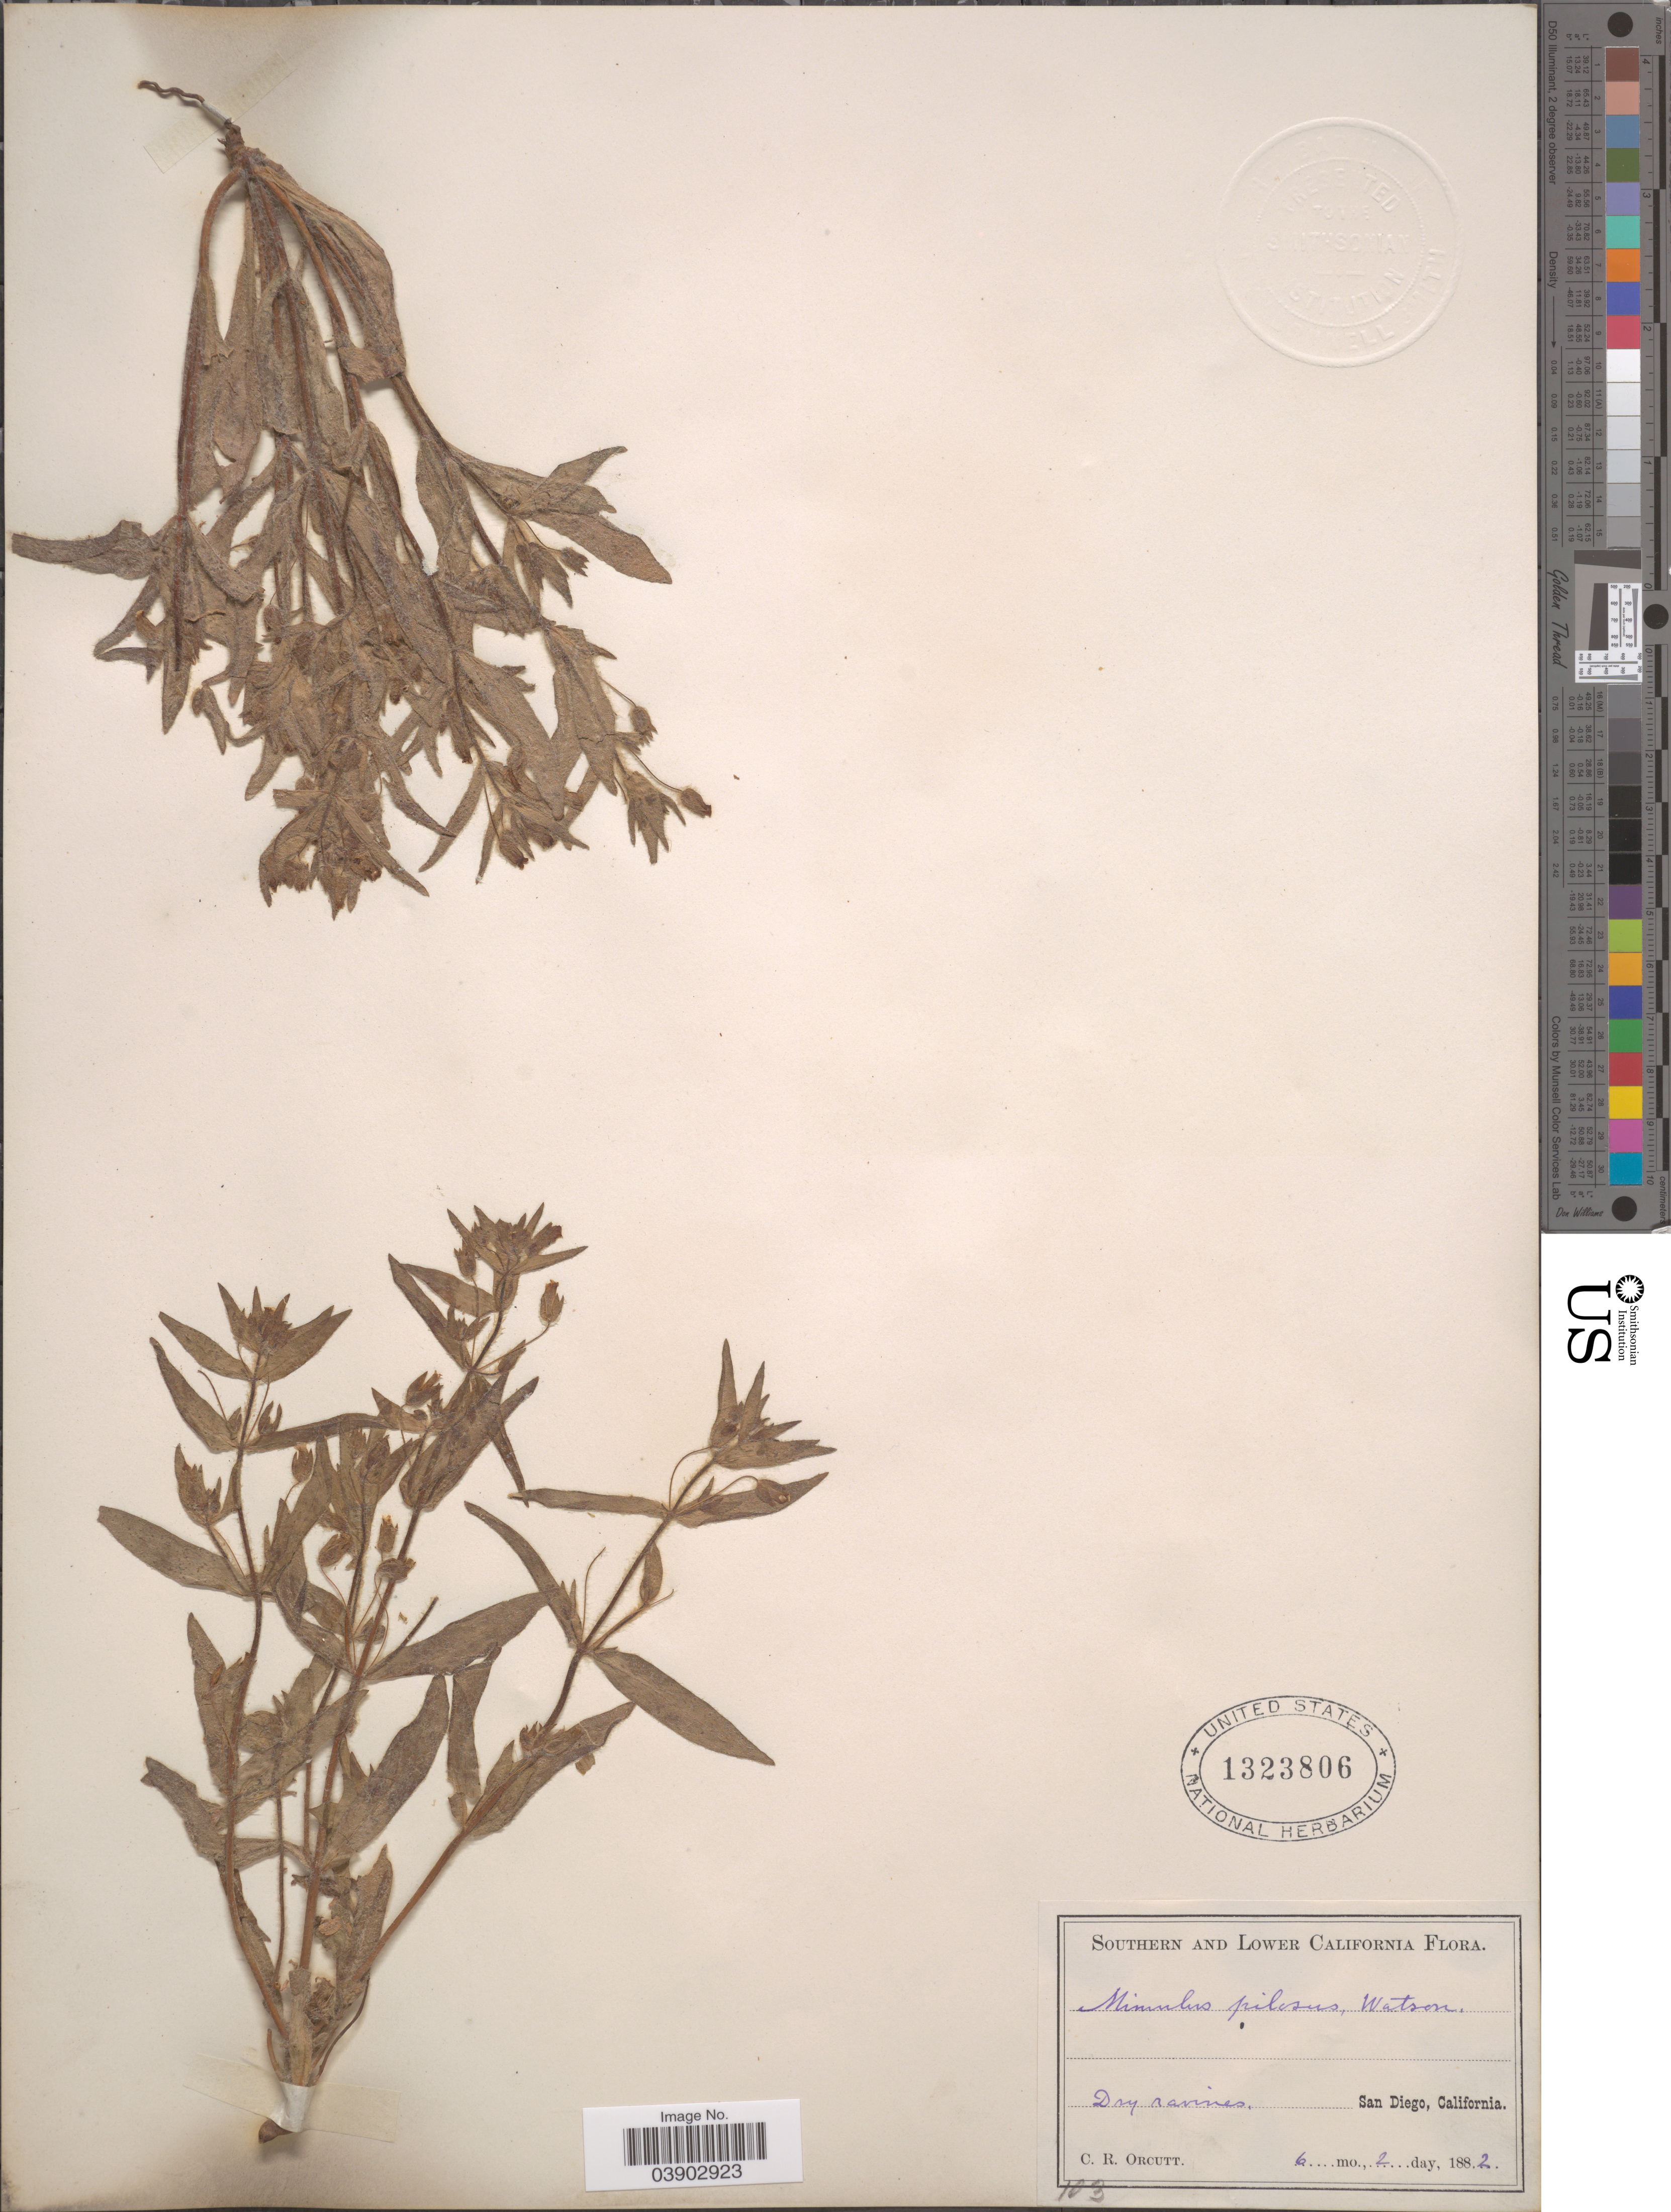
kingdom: Plantae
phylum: Tracheophyta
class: Magnoliopsida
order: Lamiales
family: Phrymaceae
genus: Mimetanthe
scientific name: Mimetanthe pilosa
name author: (Benth.) Greene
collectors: C. R. Orcutt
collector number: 103?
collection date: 1882-06-02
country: United States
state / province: California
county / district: San Diego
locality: Southern and Lower California. San Diego.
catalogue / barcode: US 1323806